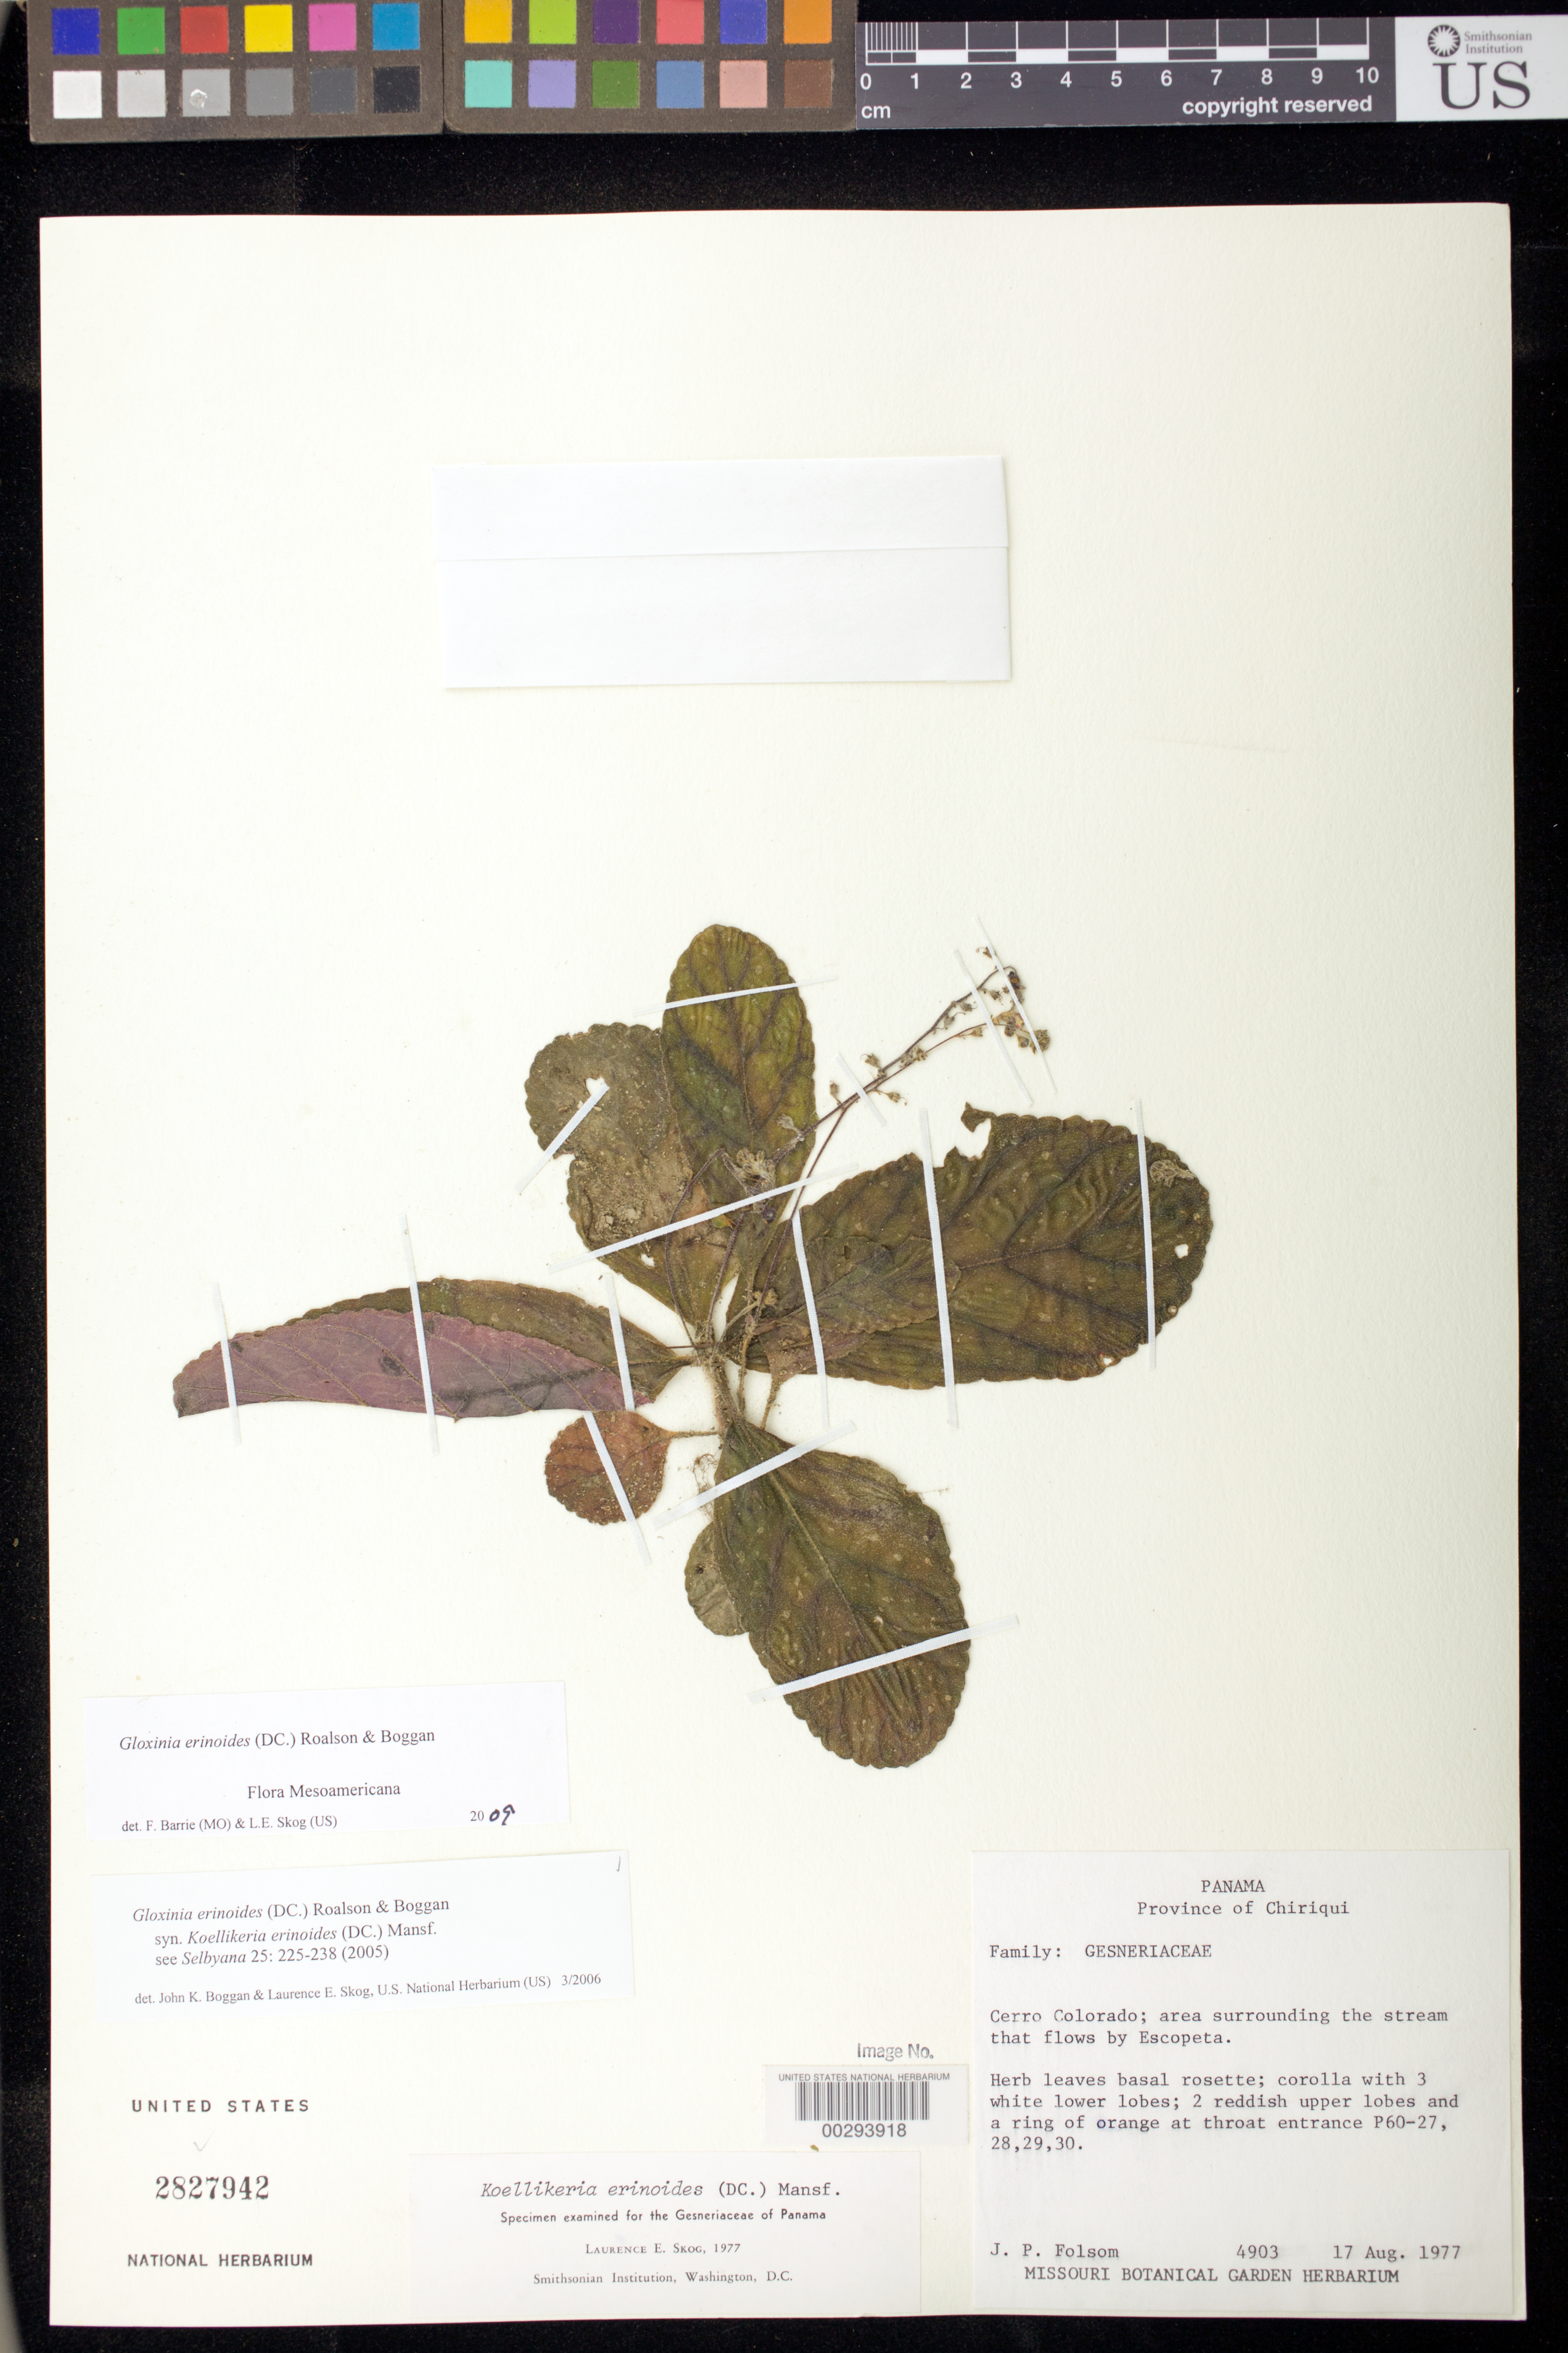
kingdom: Plantae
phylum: Tracheophyta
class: Magnoliopsida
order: Lamiales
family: Gesneriaceae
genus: Gloxinia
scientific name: Gloxinia erinoides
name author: (DC.) Roalson & Boggan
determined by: Boggan, J. K.; Skog, L. E.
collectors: J. P. Folsom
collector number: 4903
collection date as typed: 17 Aug 1977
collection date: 1977-08-17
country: Panama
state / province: Chiriquí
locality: Cerro Colorado, area surrounding the stream that flows by Escopeta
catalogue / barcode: US 2827942